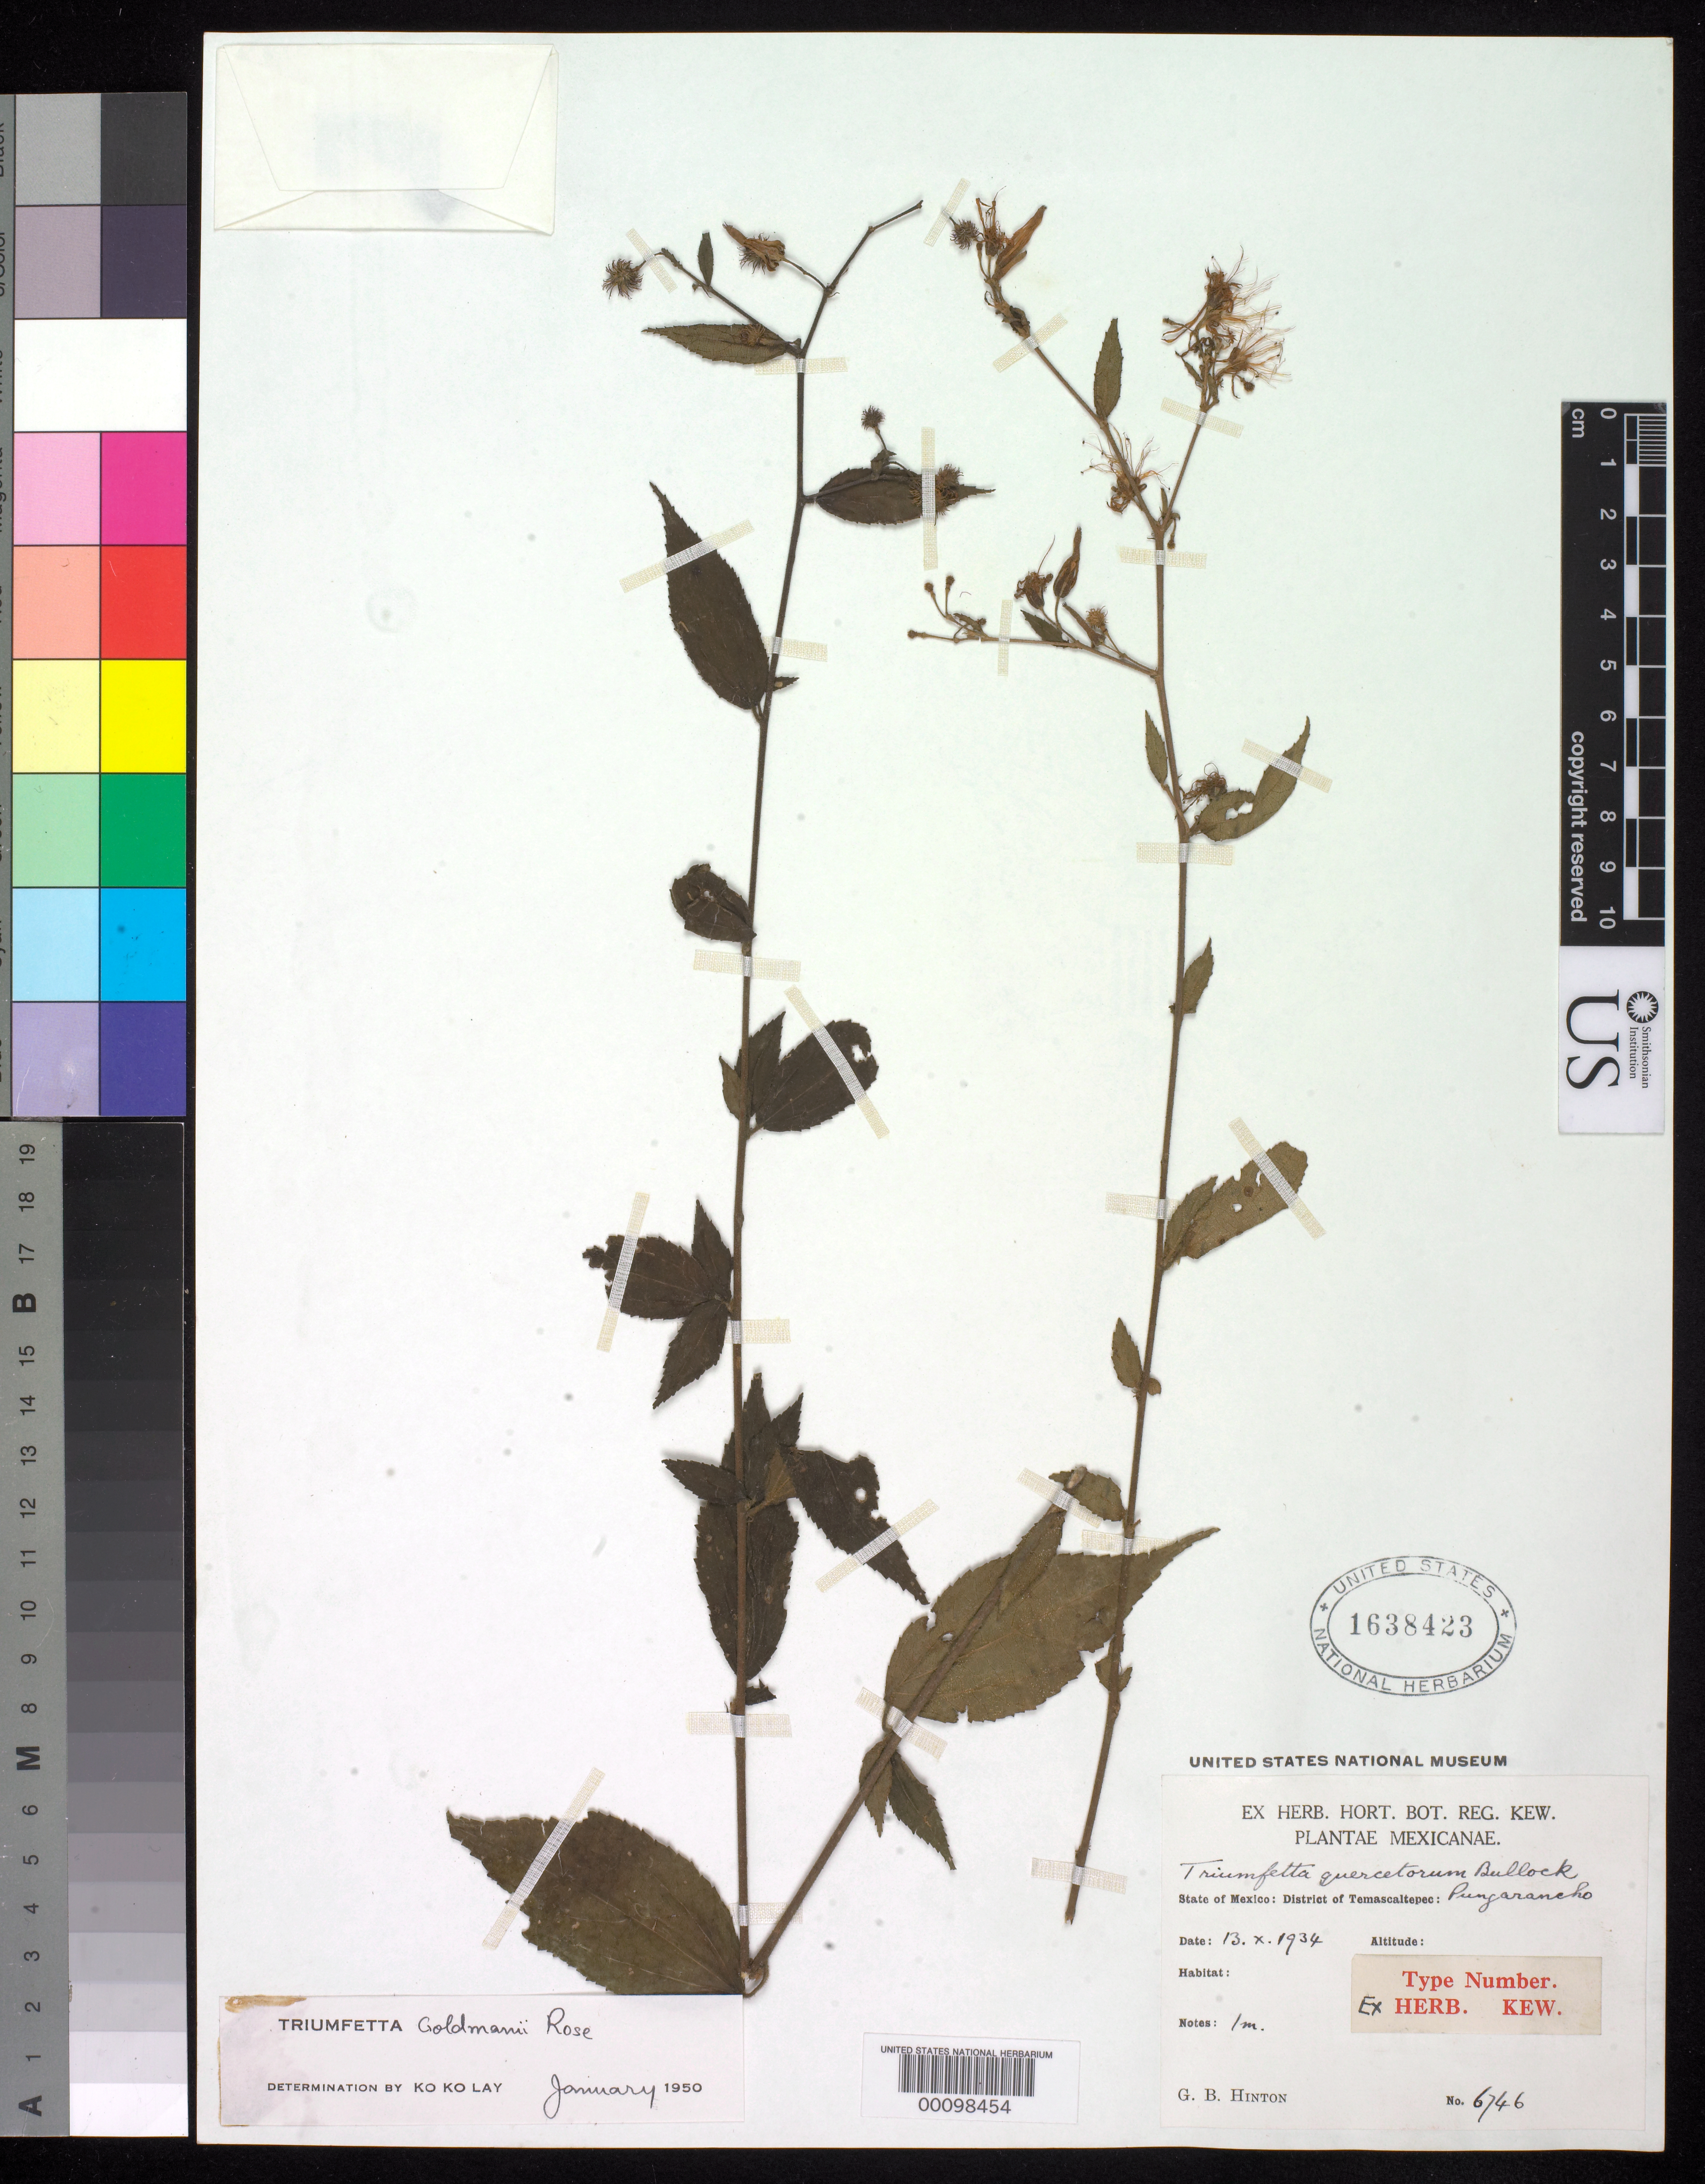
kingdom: Plantae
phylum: Tracheophyta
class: Magnoliopsida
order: Malvales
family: Malvaceae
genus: Triumfetta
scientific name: Triumfetta quercetorum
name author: Bullock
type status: Isotype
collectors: G. B. Hinton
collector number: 6746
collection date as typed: Oct 1934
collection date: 1934-10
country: Mexico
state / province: México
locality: Pungarancho.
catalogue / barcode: US 1638423